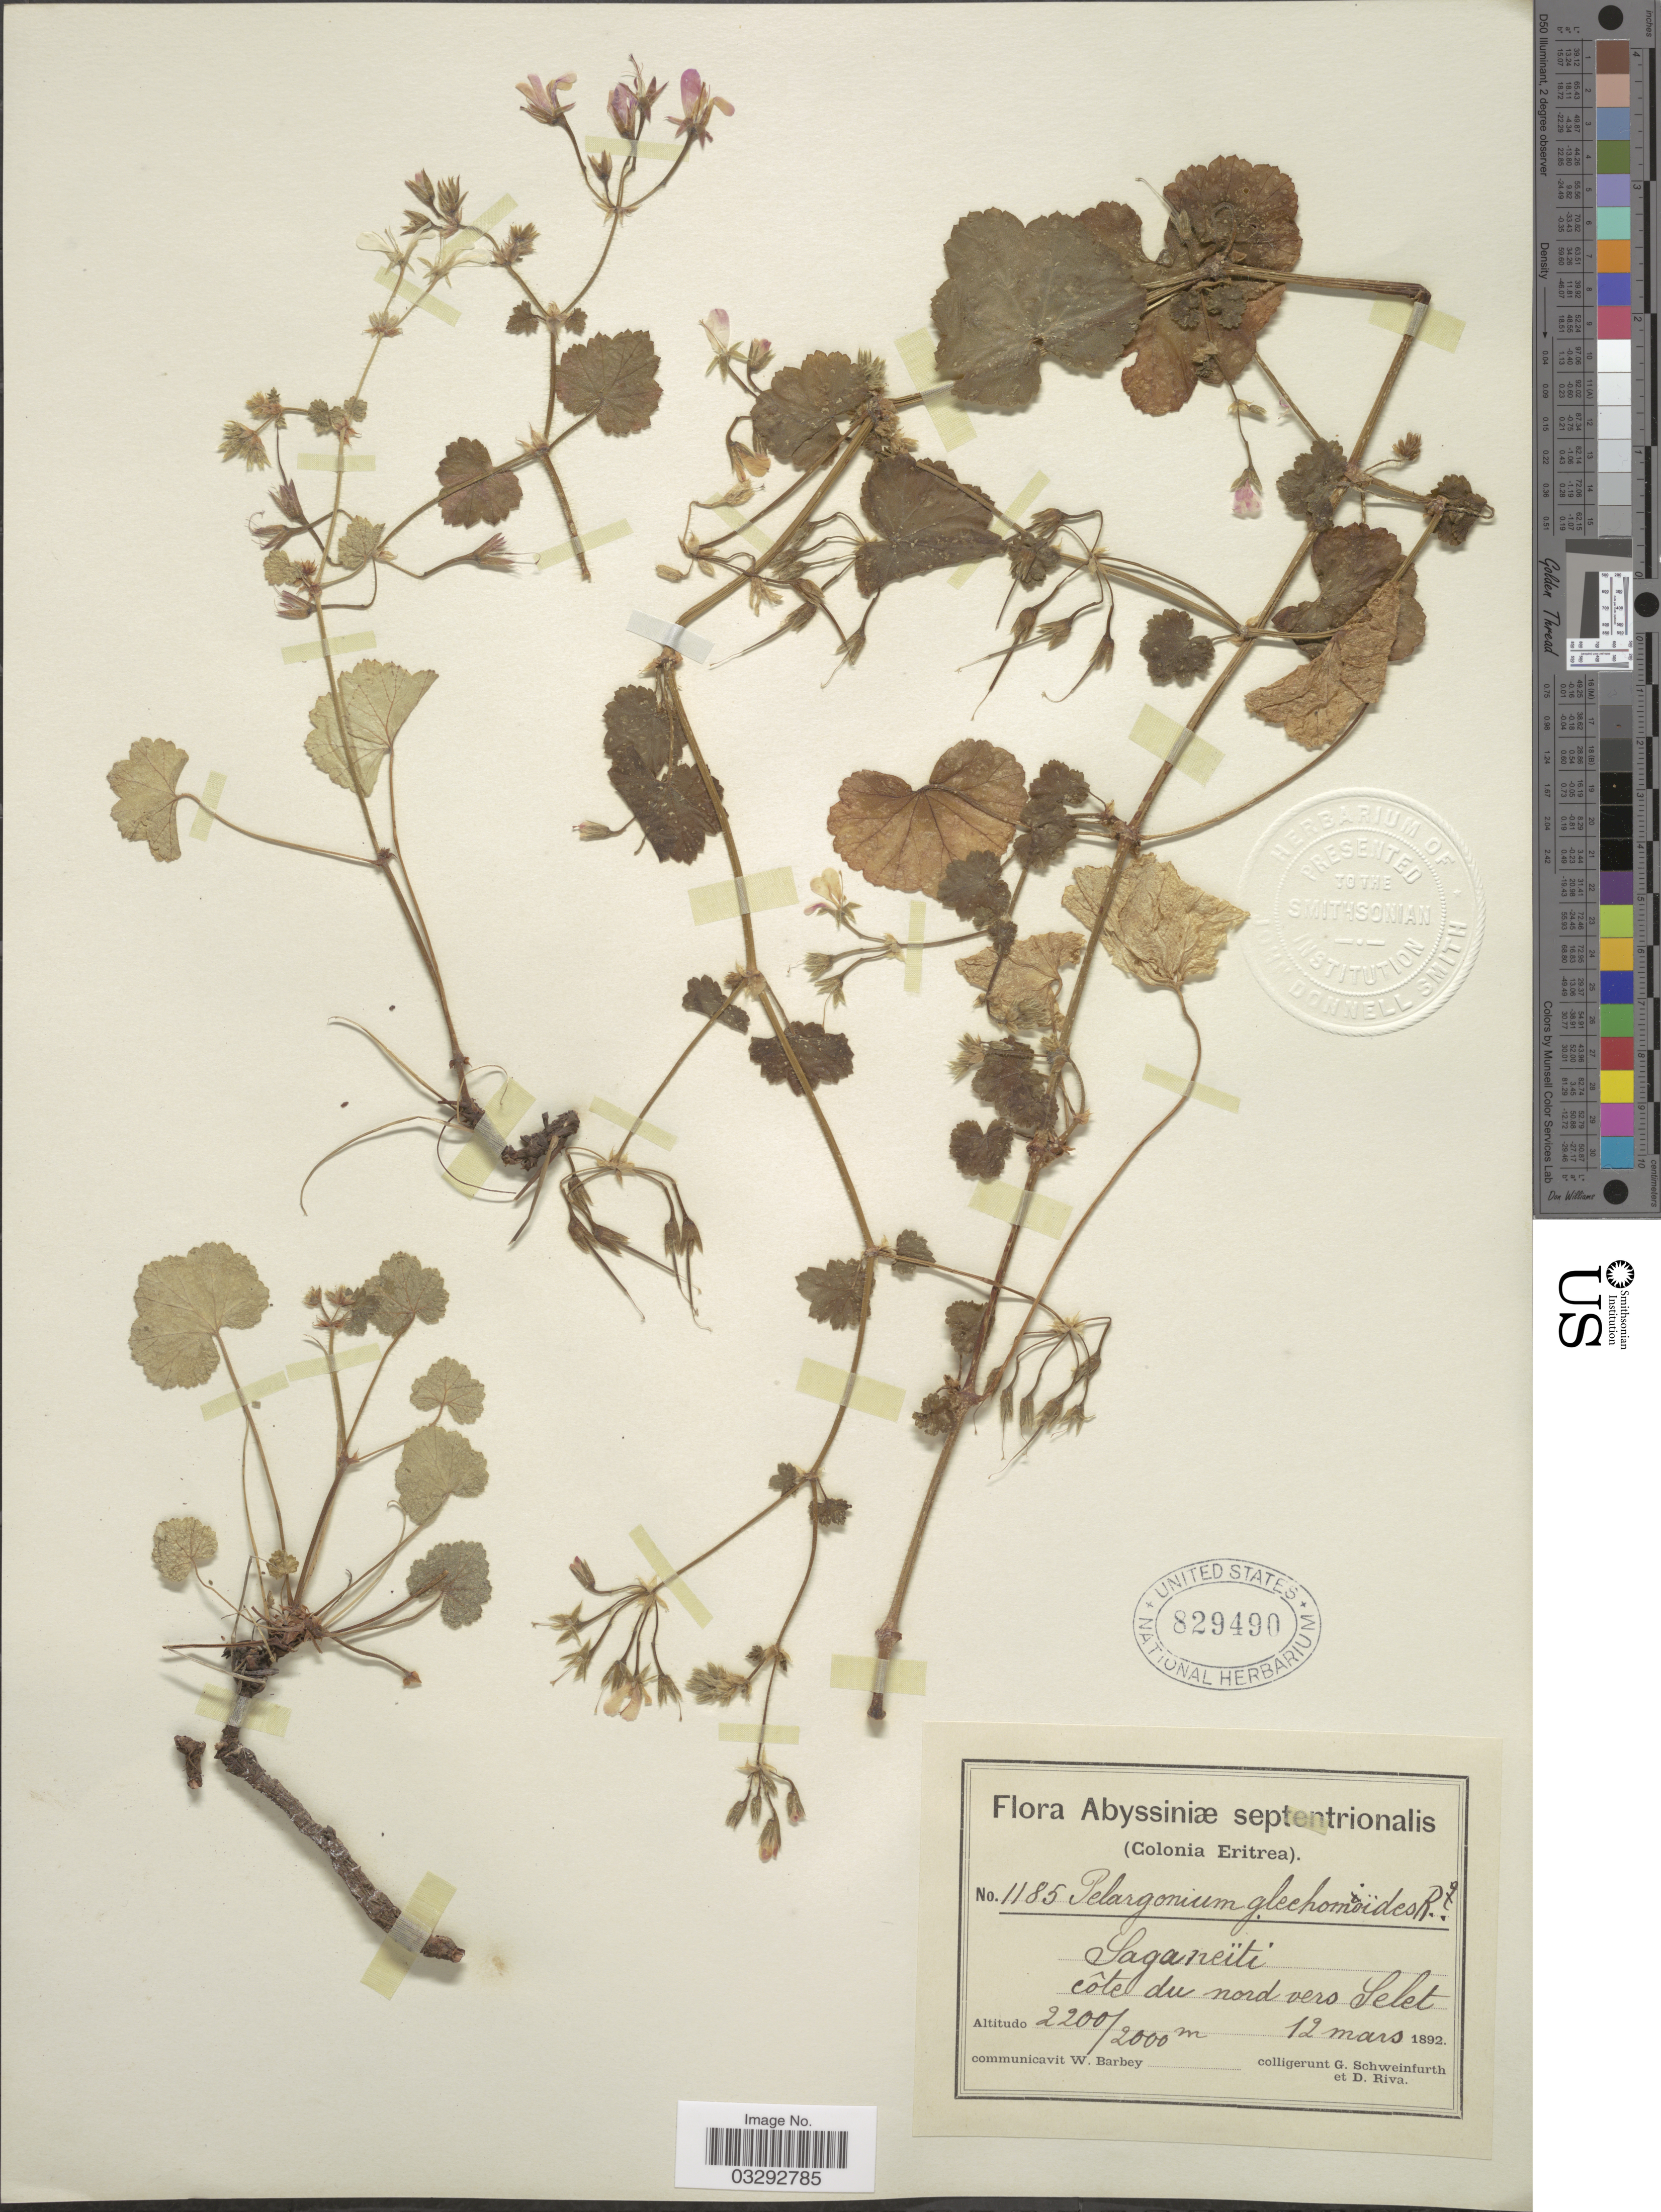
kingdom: Plantae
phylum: Tracheophyta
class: Magnoliopsida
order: Geraniales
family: Geraniaceae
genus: Pelargonium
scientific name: Pelargonium glechomoides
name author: A. Rich.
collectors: G. A. Schweinfurth (herbarium) & D. Riva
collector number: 1185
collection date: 1892-03-12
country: Eritrea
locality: Abyssiniæ septentrionalis. (Colonia Eritrea). Saganeïti, côte du nord vers Selet.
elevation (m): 2000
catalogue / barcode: US 829490